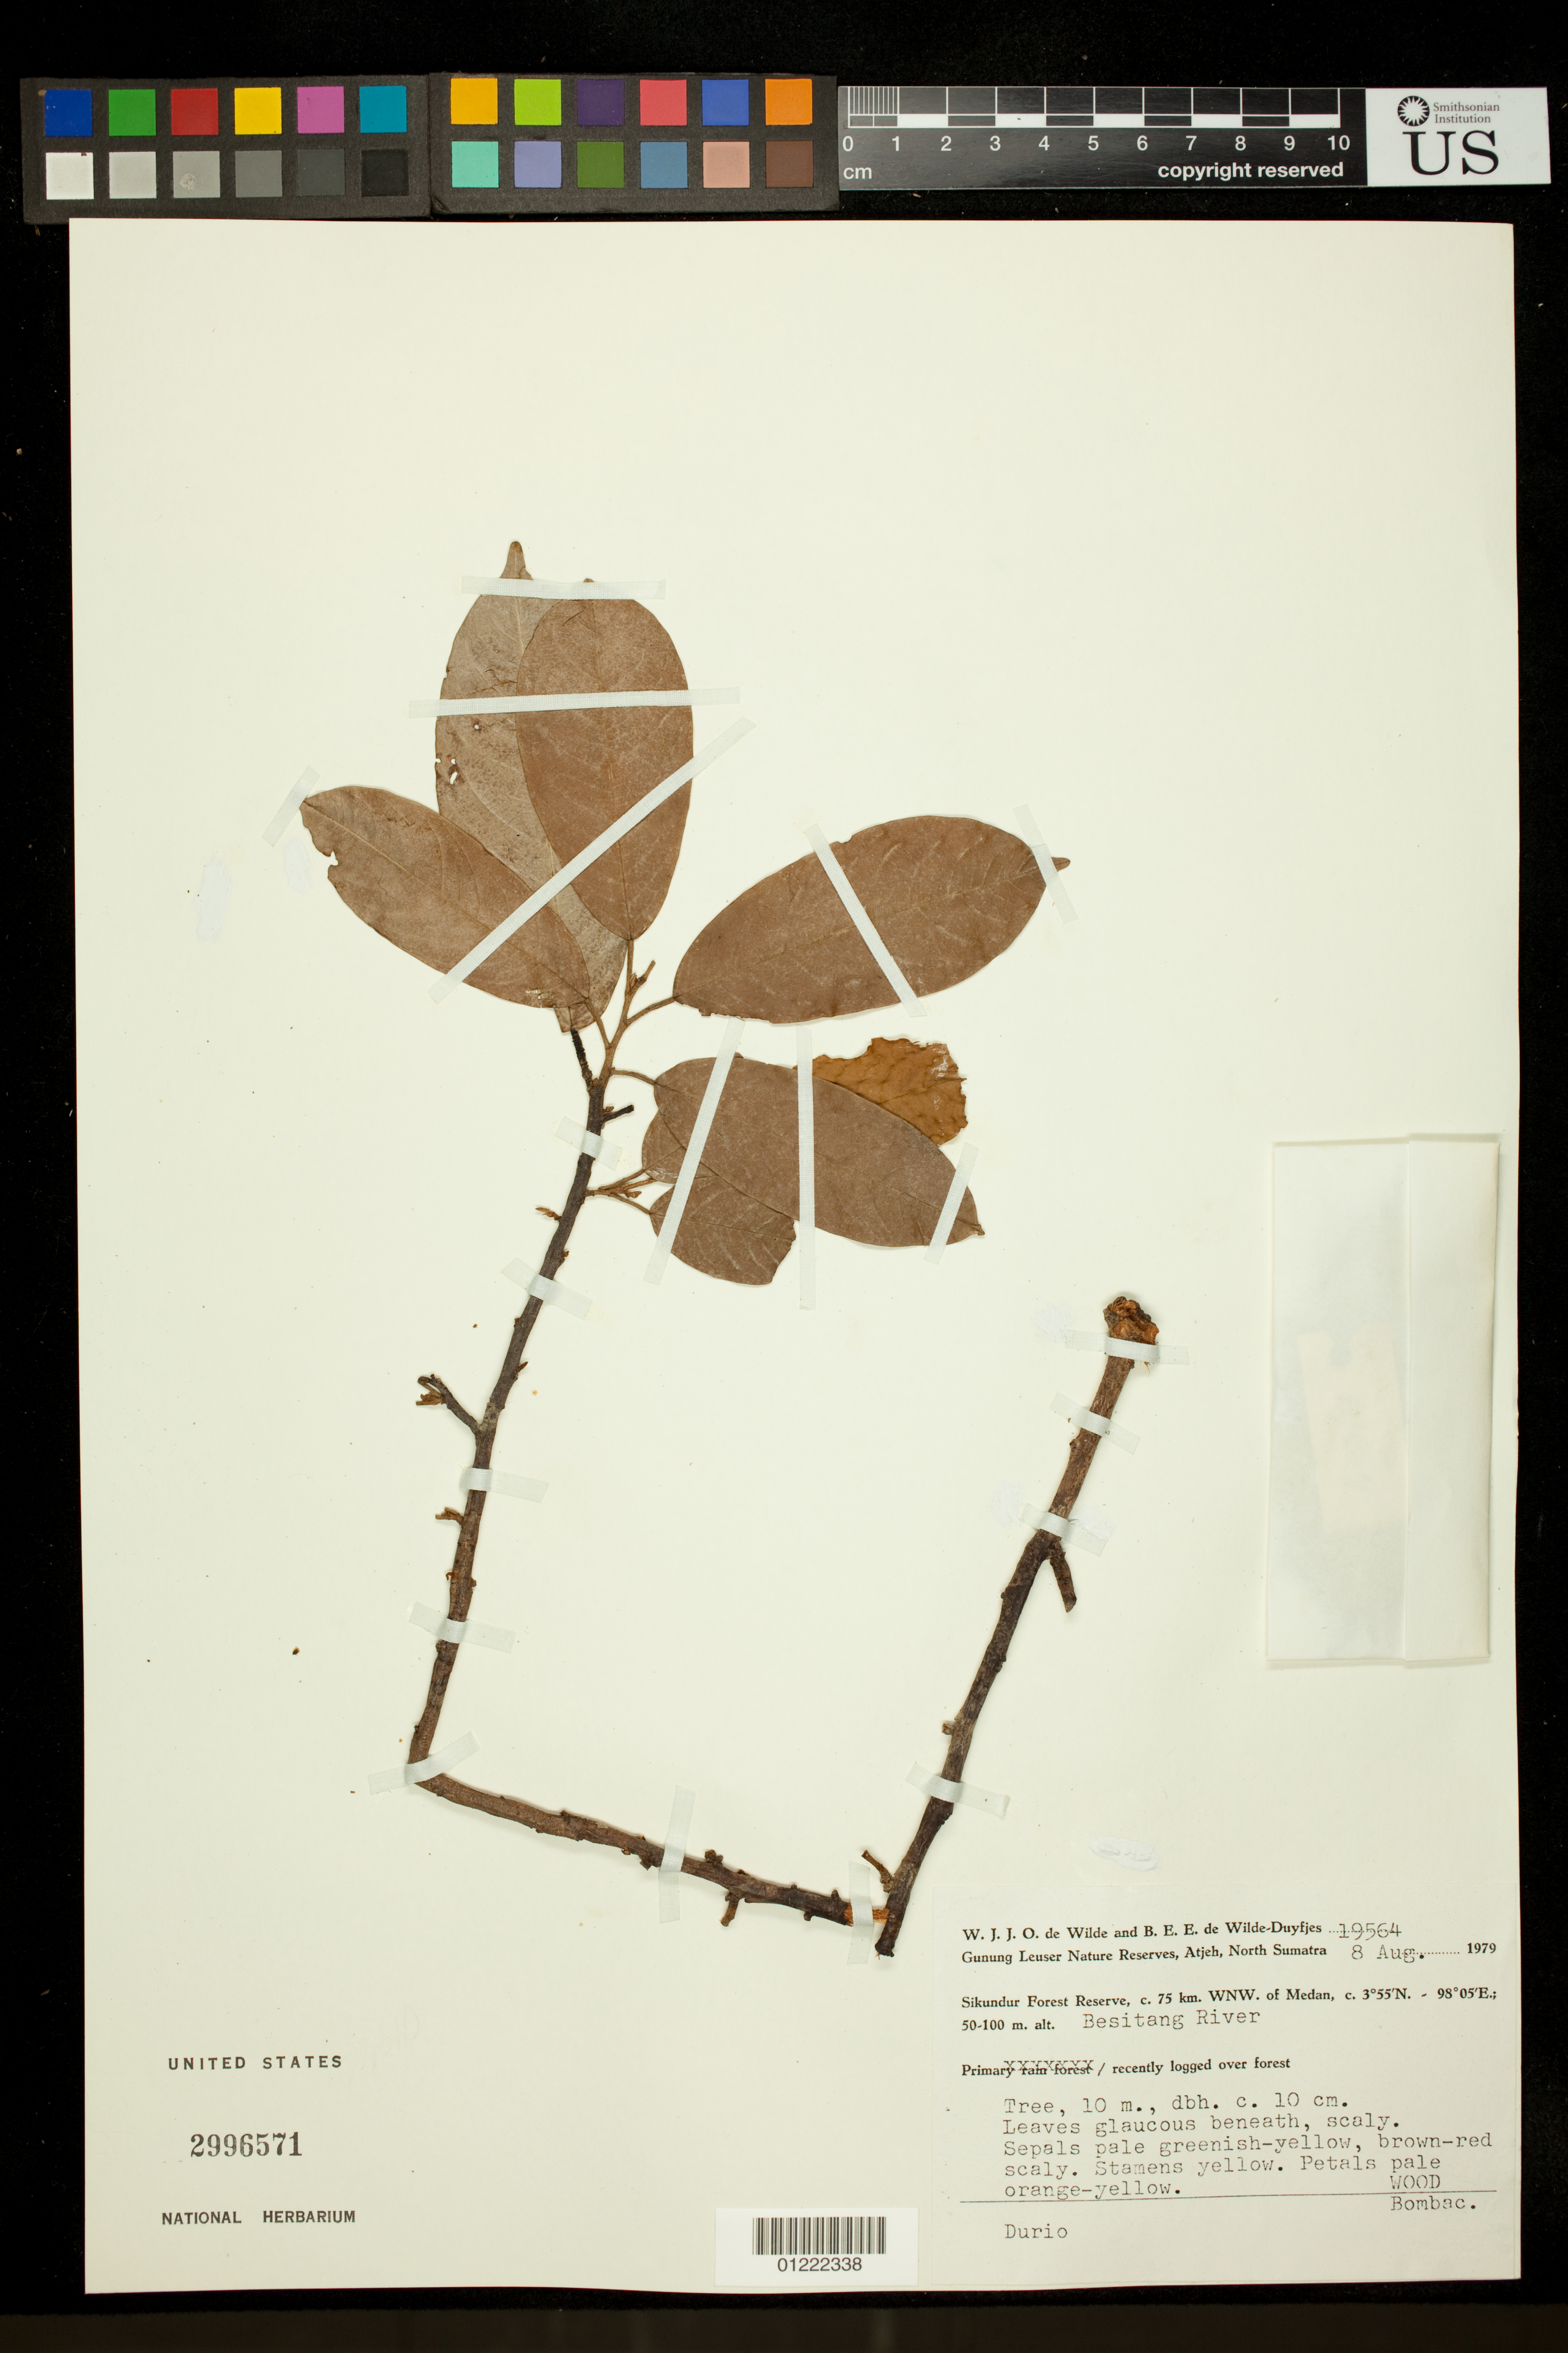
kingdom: Plantae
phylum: Tracheophyta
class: Magnoliopsida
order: Malvales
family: Malvaceae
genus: Durio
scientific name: Durio sp.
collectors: W. J. de Wilde & B. E. de Wilde-Duyfjes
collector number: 19564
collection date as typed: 8/8/1979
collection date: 1979-08-08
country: Indonesia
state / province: Sumatra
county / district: Sumatera Utara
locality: Gunung Leuser Nature Reserves, Atjeh, North Sumatra. Sikundur Forest Reserve, c. 75 km. WNW. of Medan. Besitang River. Recently logged over forest.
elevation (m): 50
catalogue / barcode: US 2996571